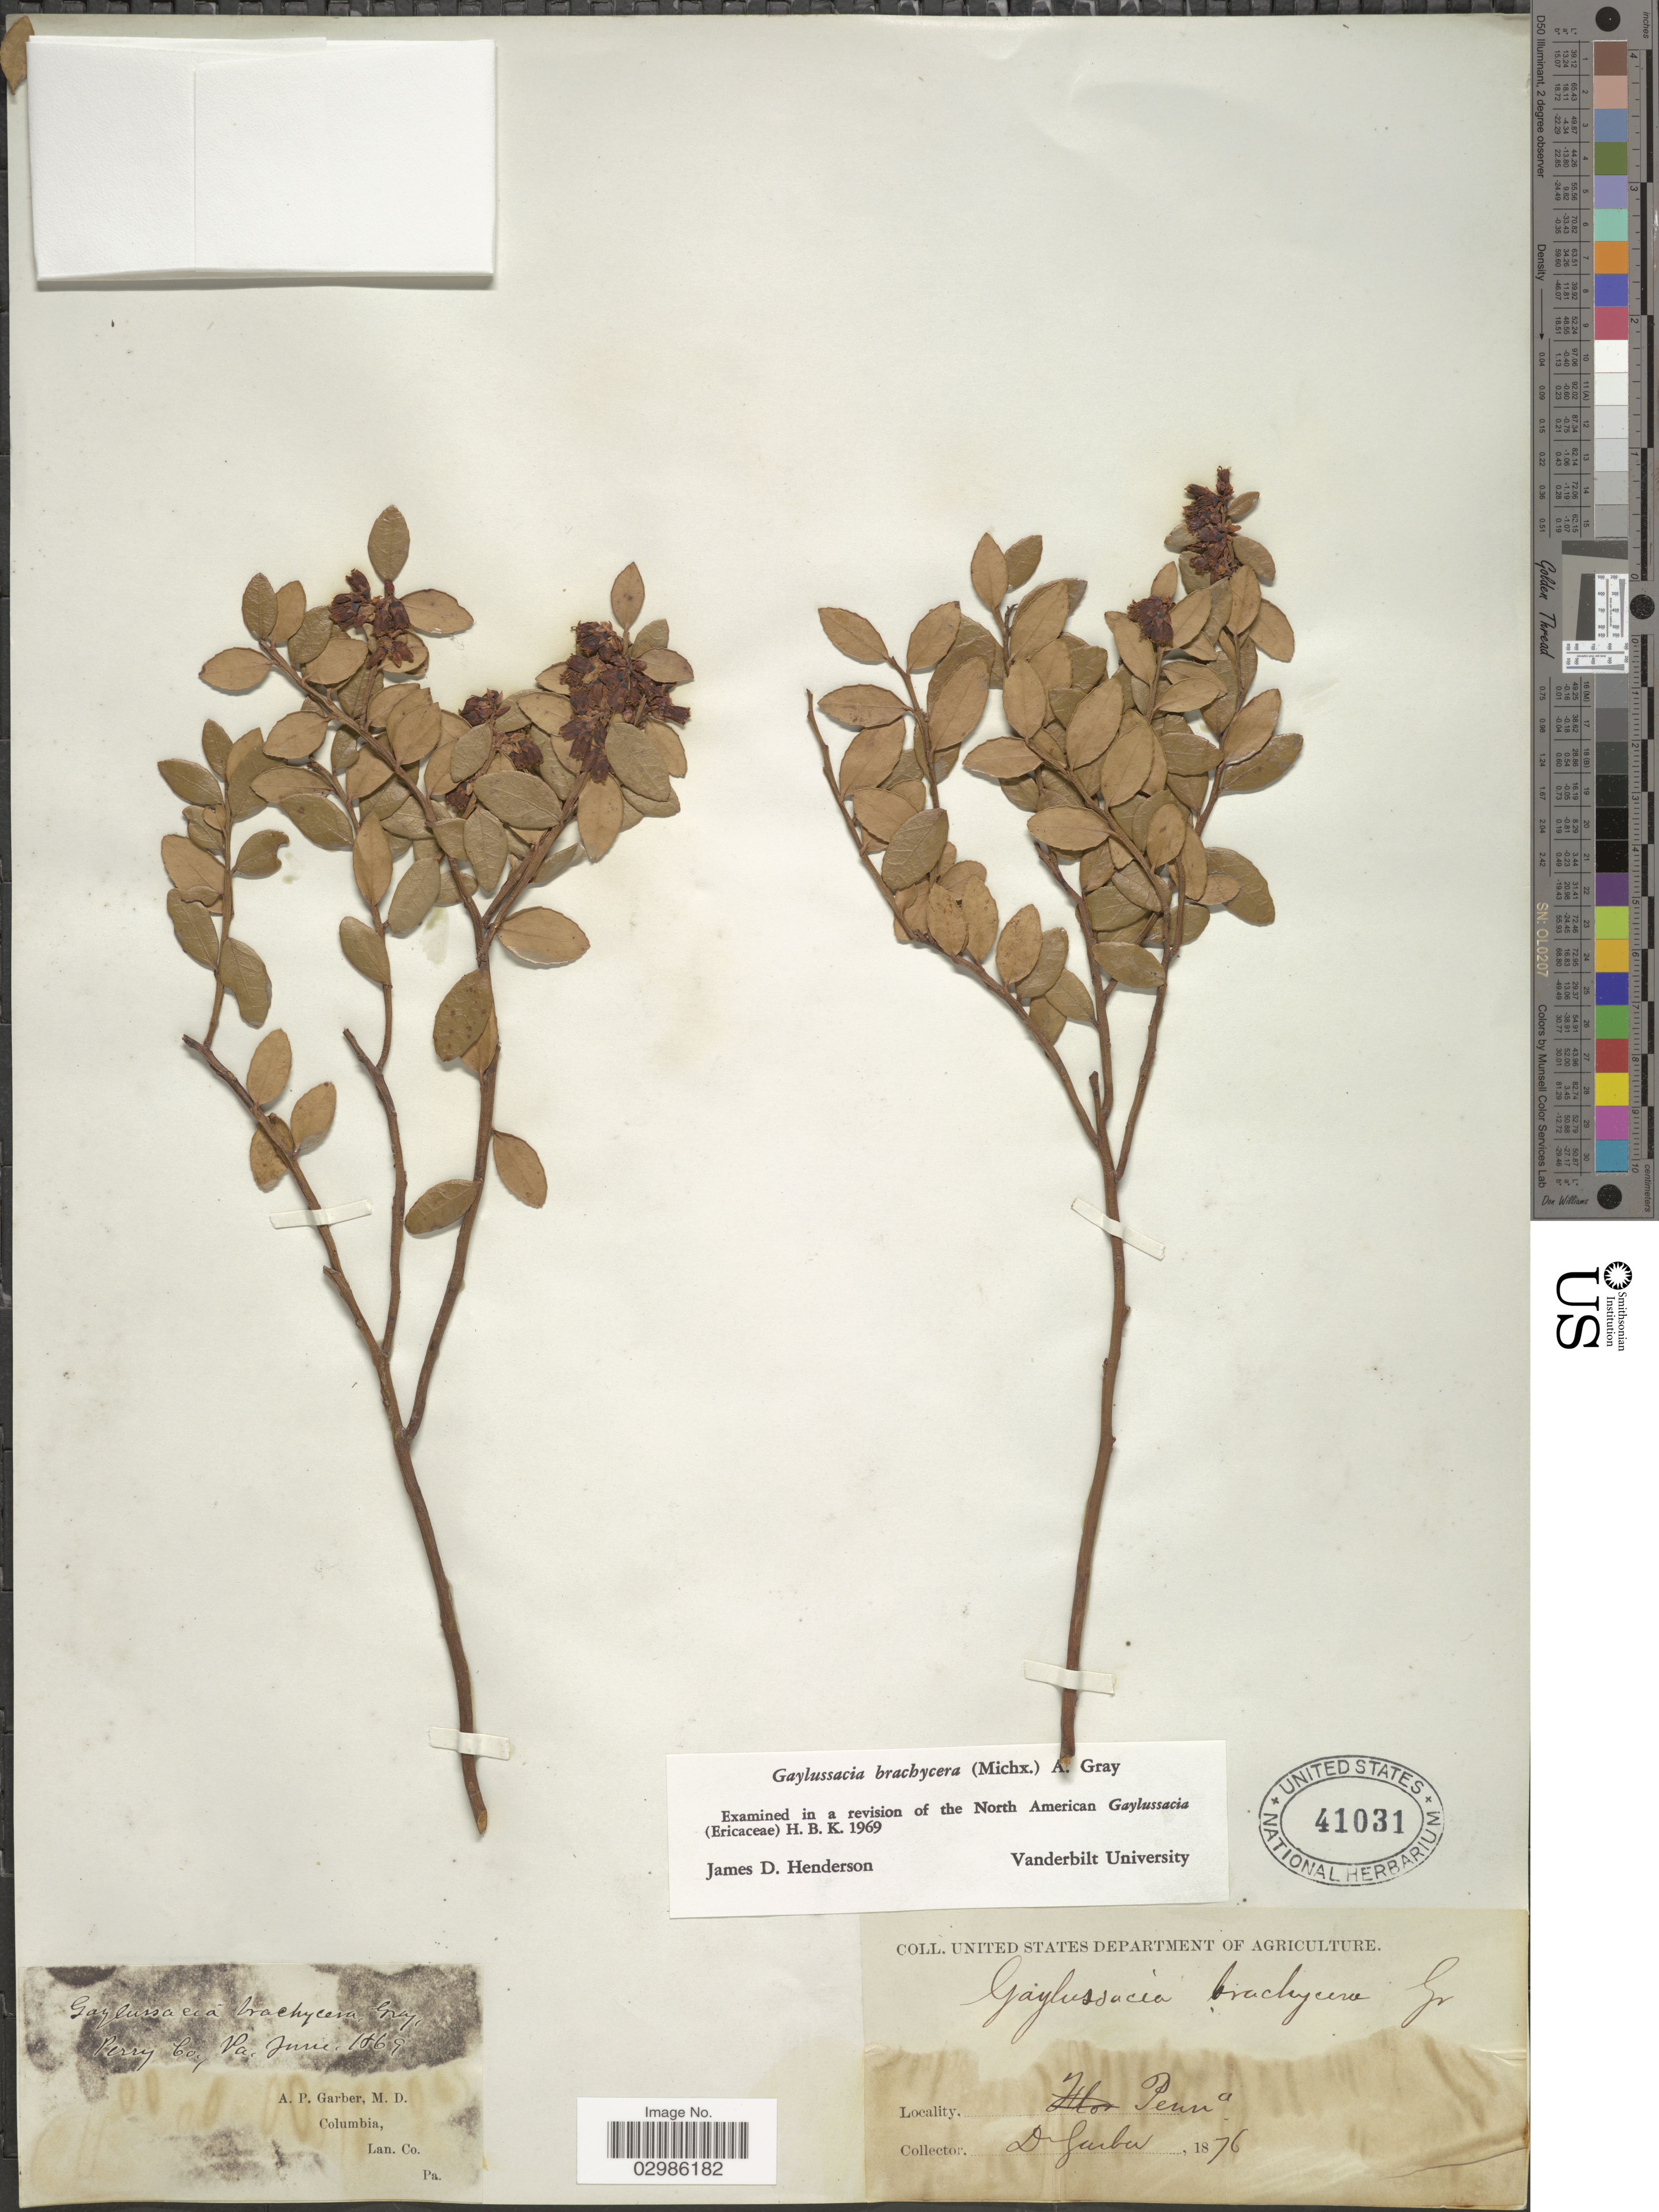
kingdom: Plantae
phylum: Tracheophyta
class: Magnoliopsida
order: Ericales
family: Ericaceae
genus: Gaylussacia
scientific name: Gaylussacia brachycera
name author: (Michx.) Torr. & A. Gray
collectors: A. P. Garber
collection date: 1869-06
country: United States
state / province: Pennsylvania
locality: Perry Co.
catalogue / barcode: US 41031